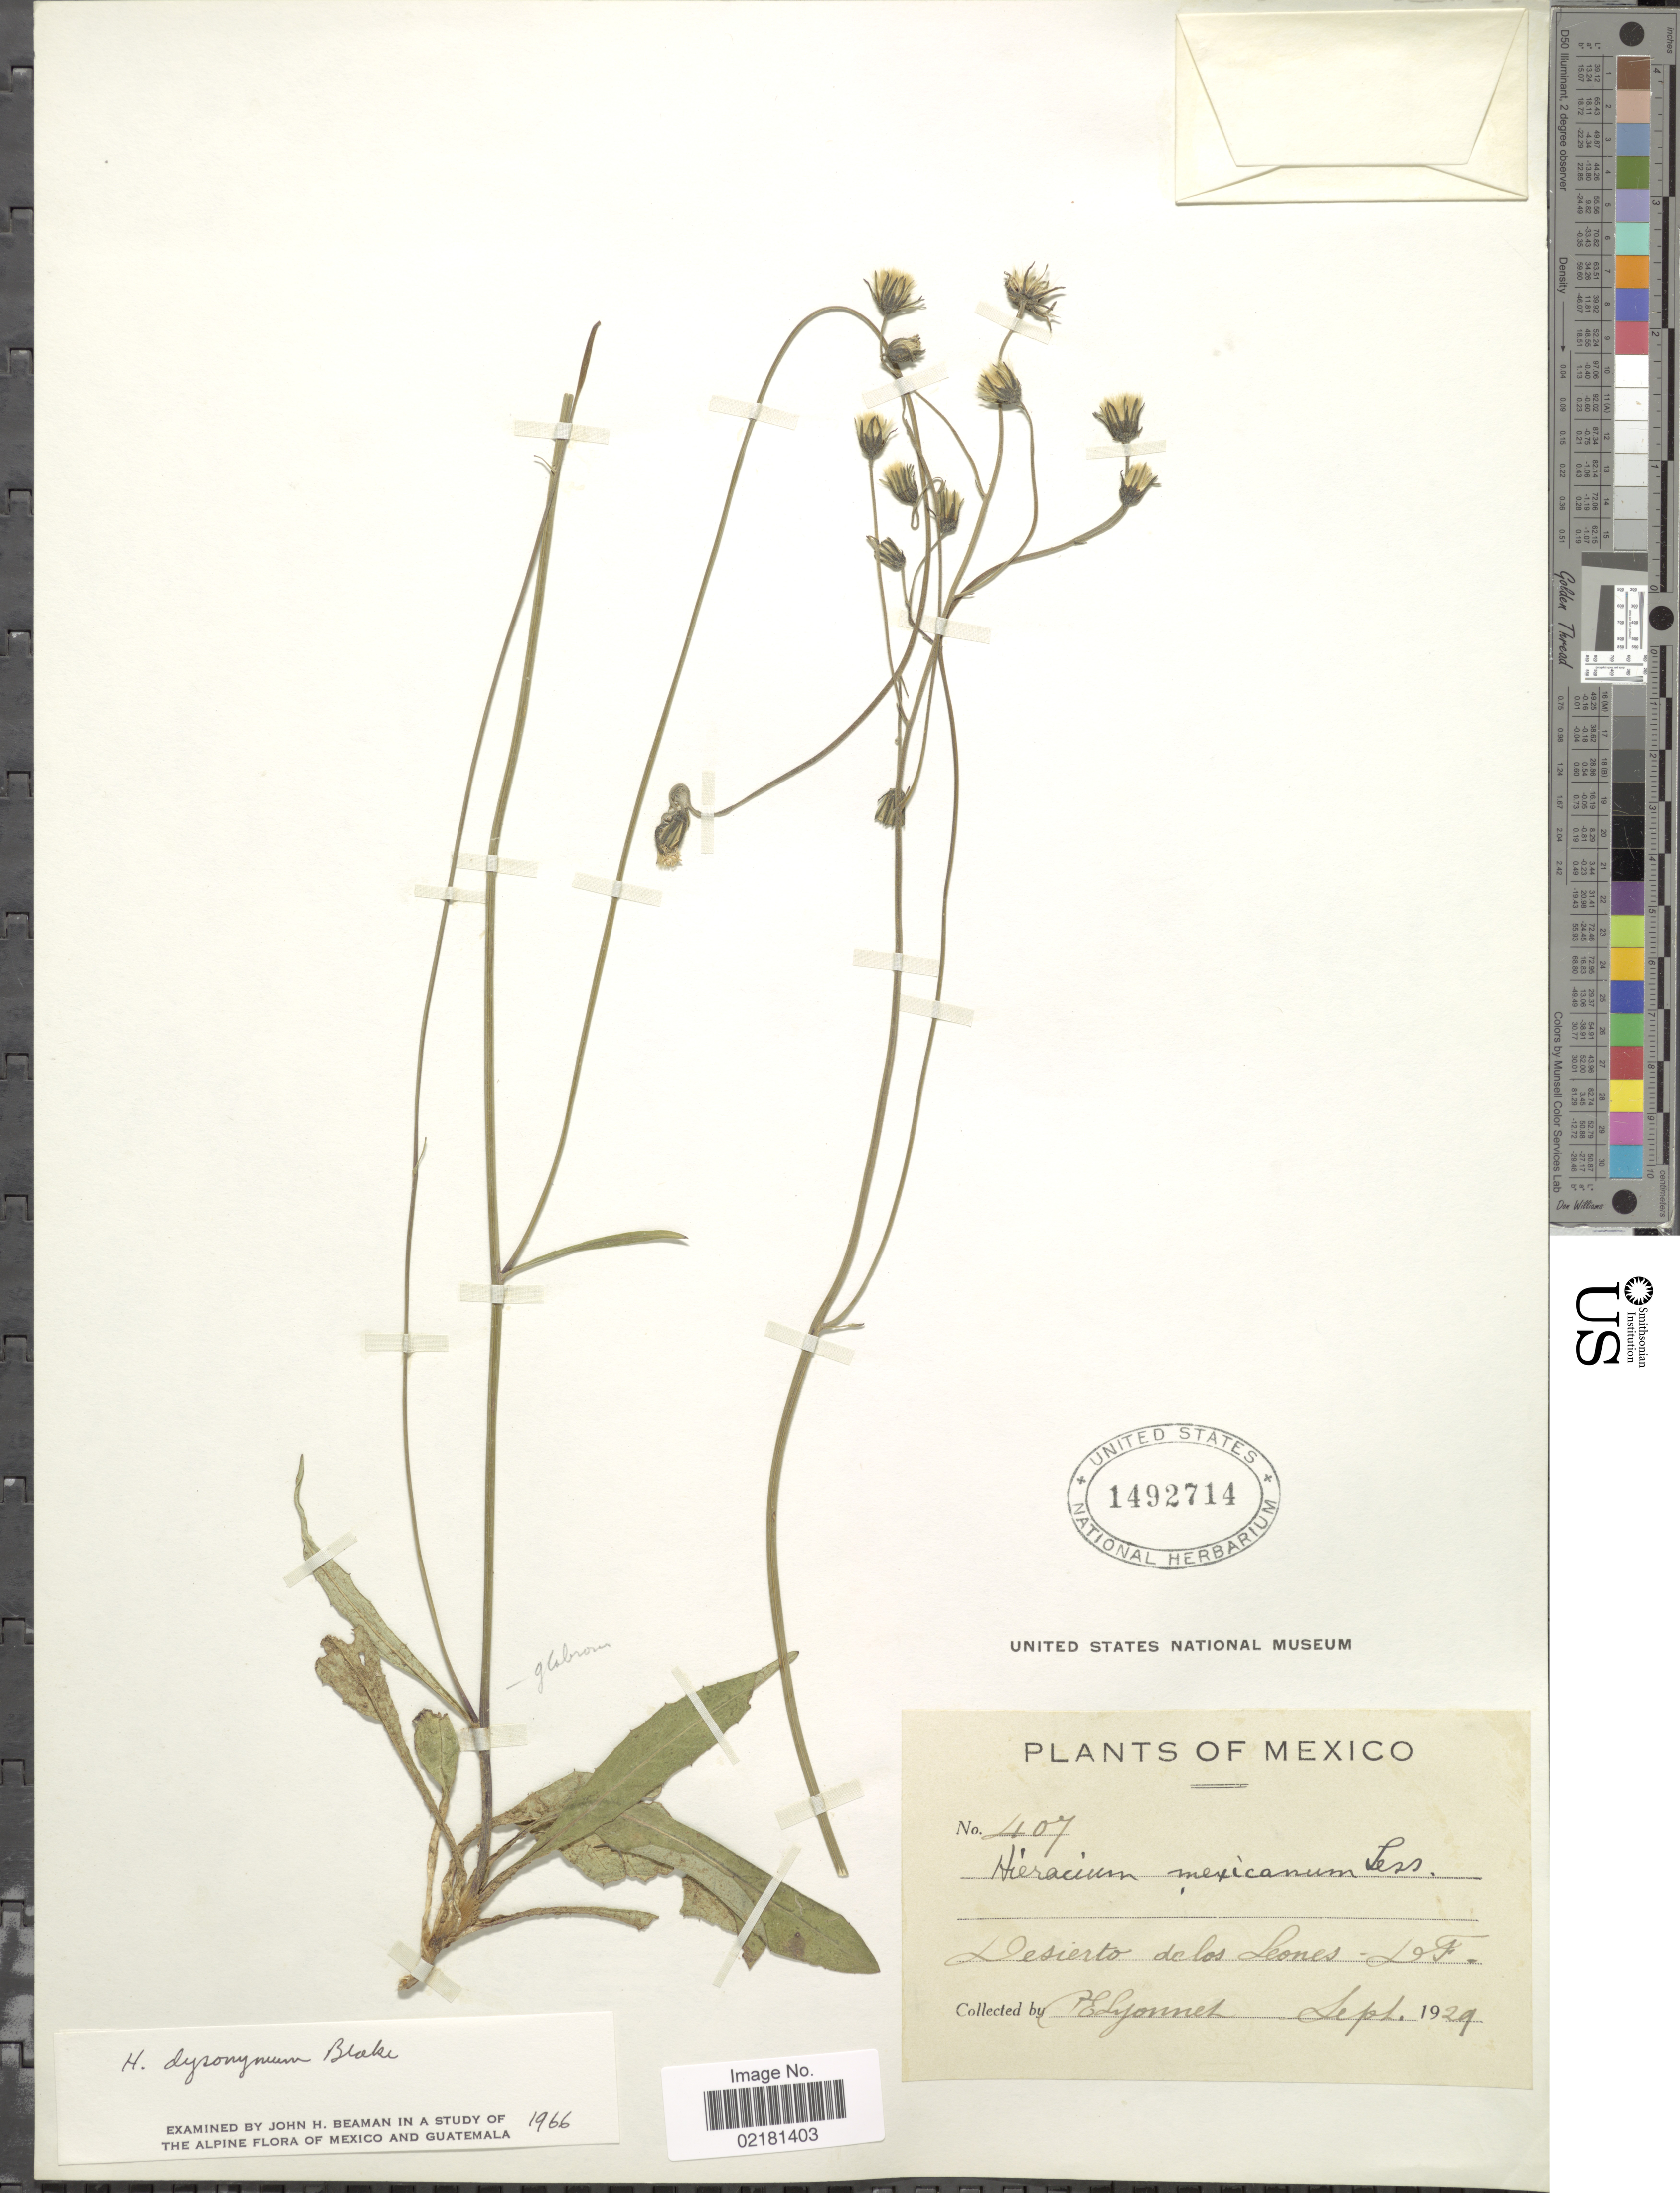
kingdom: Plantae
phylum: Tracheophyta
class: Magnoliopsida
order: Asterales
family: Asteraceae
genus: Hieracium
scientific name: Hieracium dysonymum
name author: S.F. Blake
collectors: E. Lyonnet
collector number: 407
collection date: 1929-09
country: Mexico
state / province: Distrito Federal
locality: Desierto de los Leones.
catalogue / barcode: US 1492714